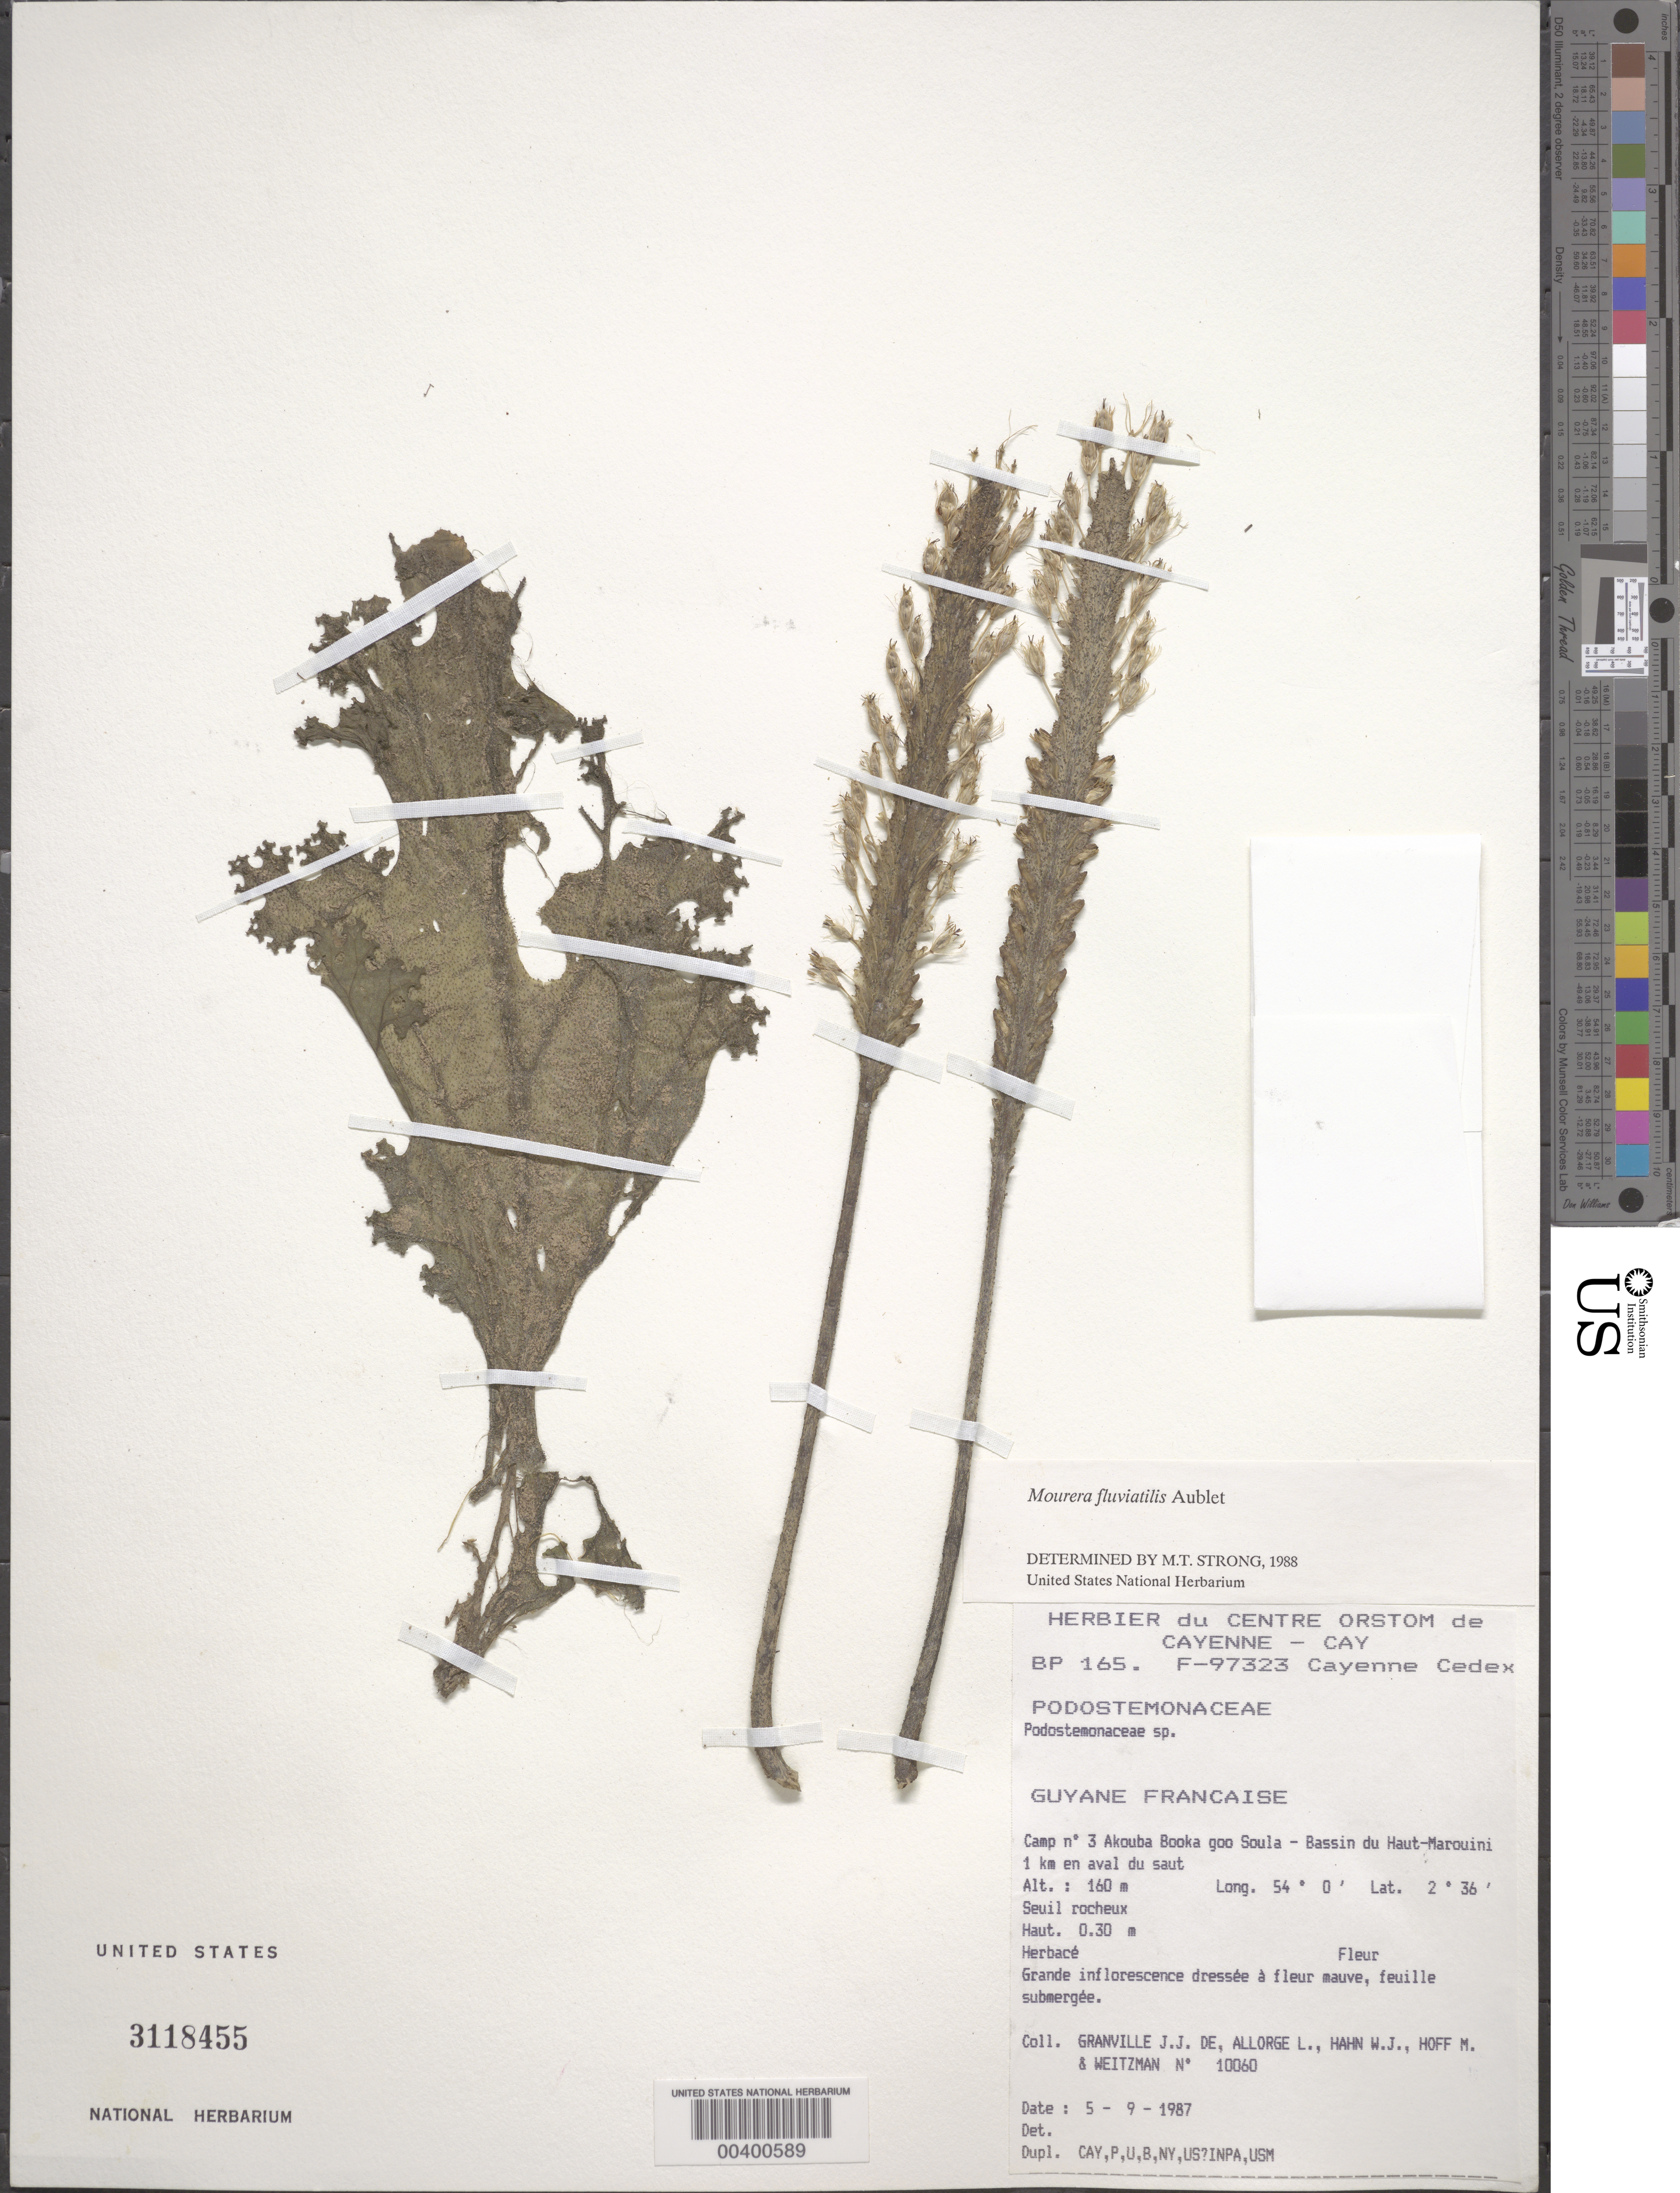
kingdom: Plantae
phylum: Tracheophyta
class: Magnoliopsida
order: Malpighiales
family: Podostemaceae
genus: Mourera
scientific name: Mourera fluviatilis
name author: Aubl.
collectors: J.-J. de Granville, L. Allorge, W. J. Hahn, M. Hoff & A. L. Weitzman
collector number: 10060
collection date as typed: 05 Sep 1987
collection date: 1987-09-05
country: French Guiana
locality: Camp no 3 akouba booka goo soula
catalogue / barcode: US 3118455